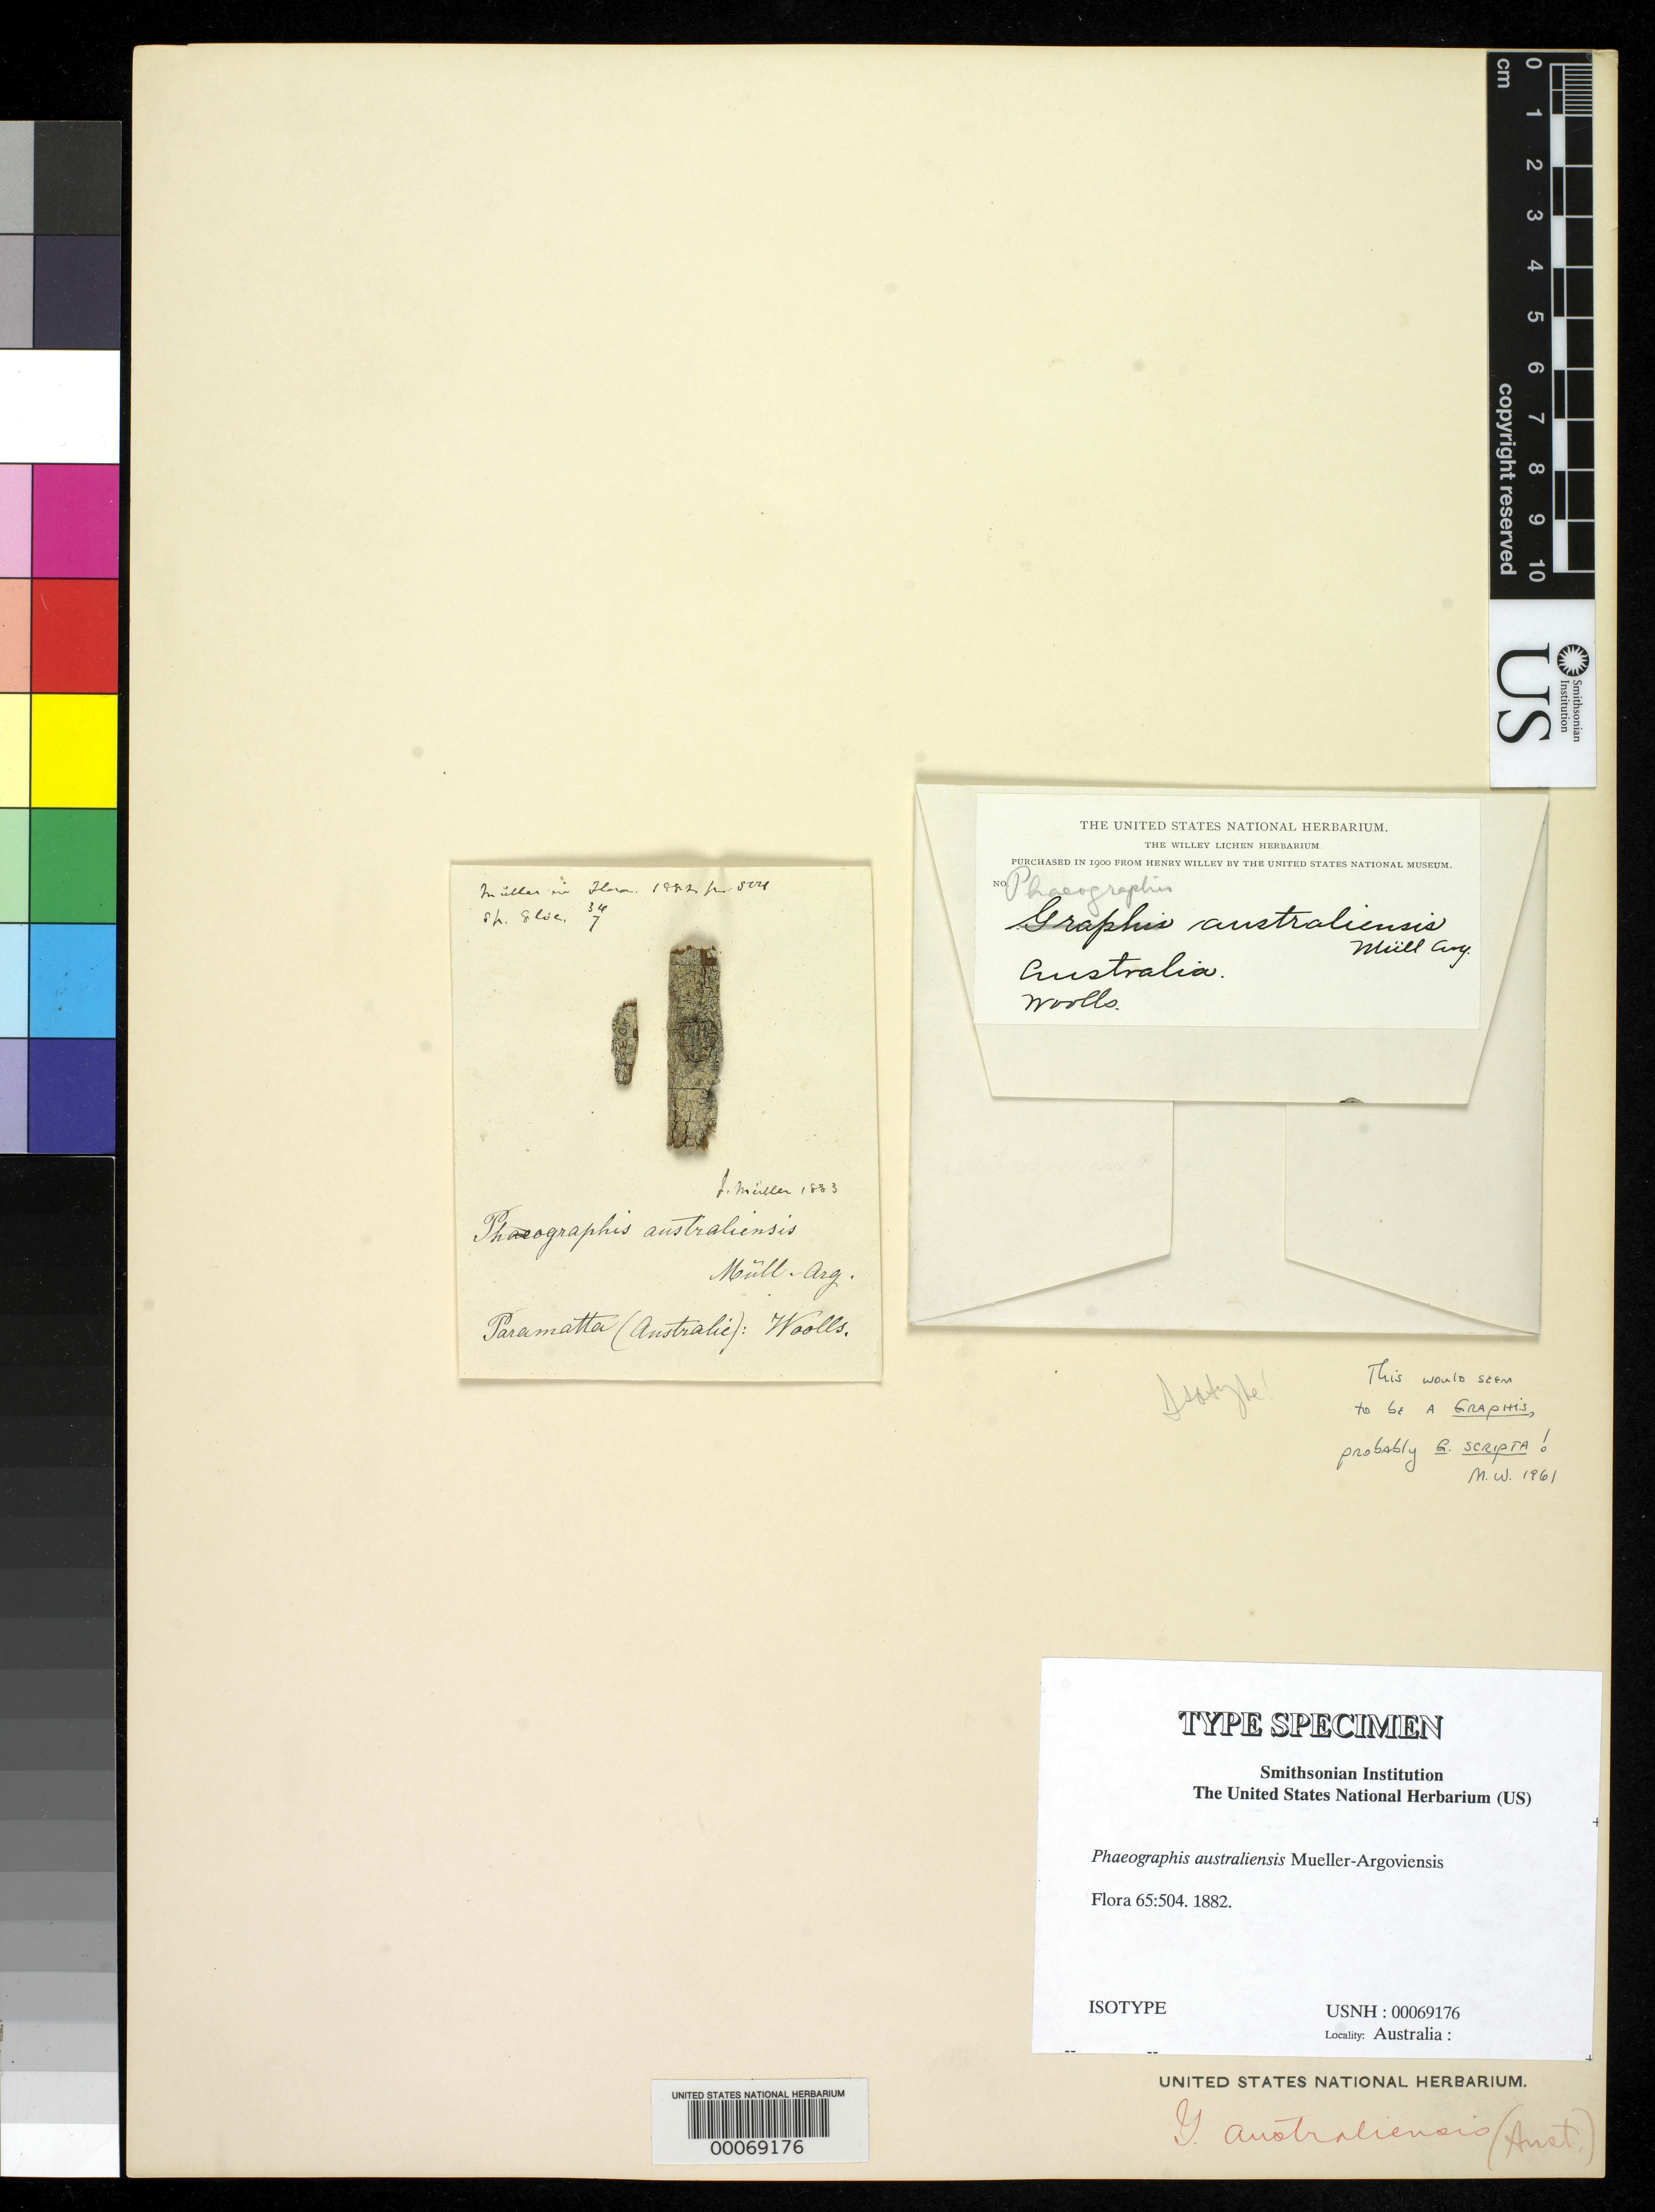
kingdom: Fungi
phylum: Ascomycota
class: Lecanoromycetes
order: Ostropales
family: Graphidaceae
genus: Phaeographis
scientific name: Phaeographis australiensis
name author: Müll. Arg.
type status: Isotype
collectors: W. Woolls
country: Australia